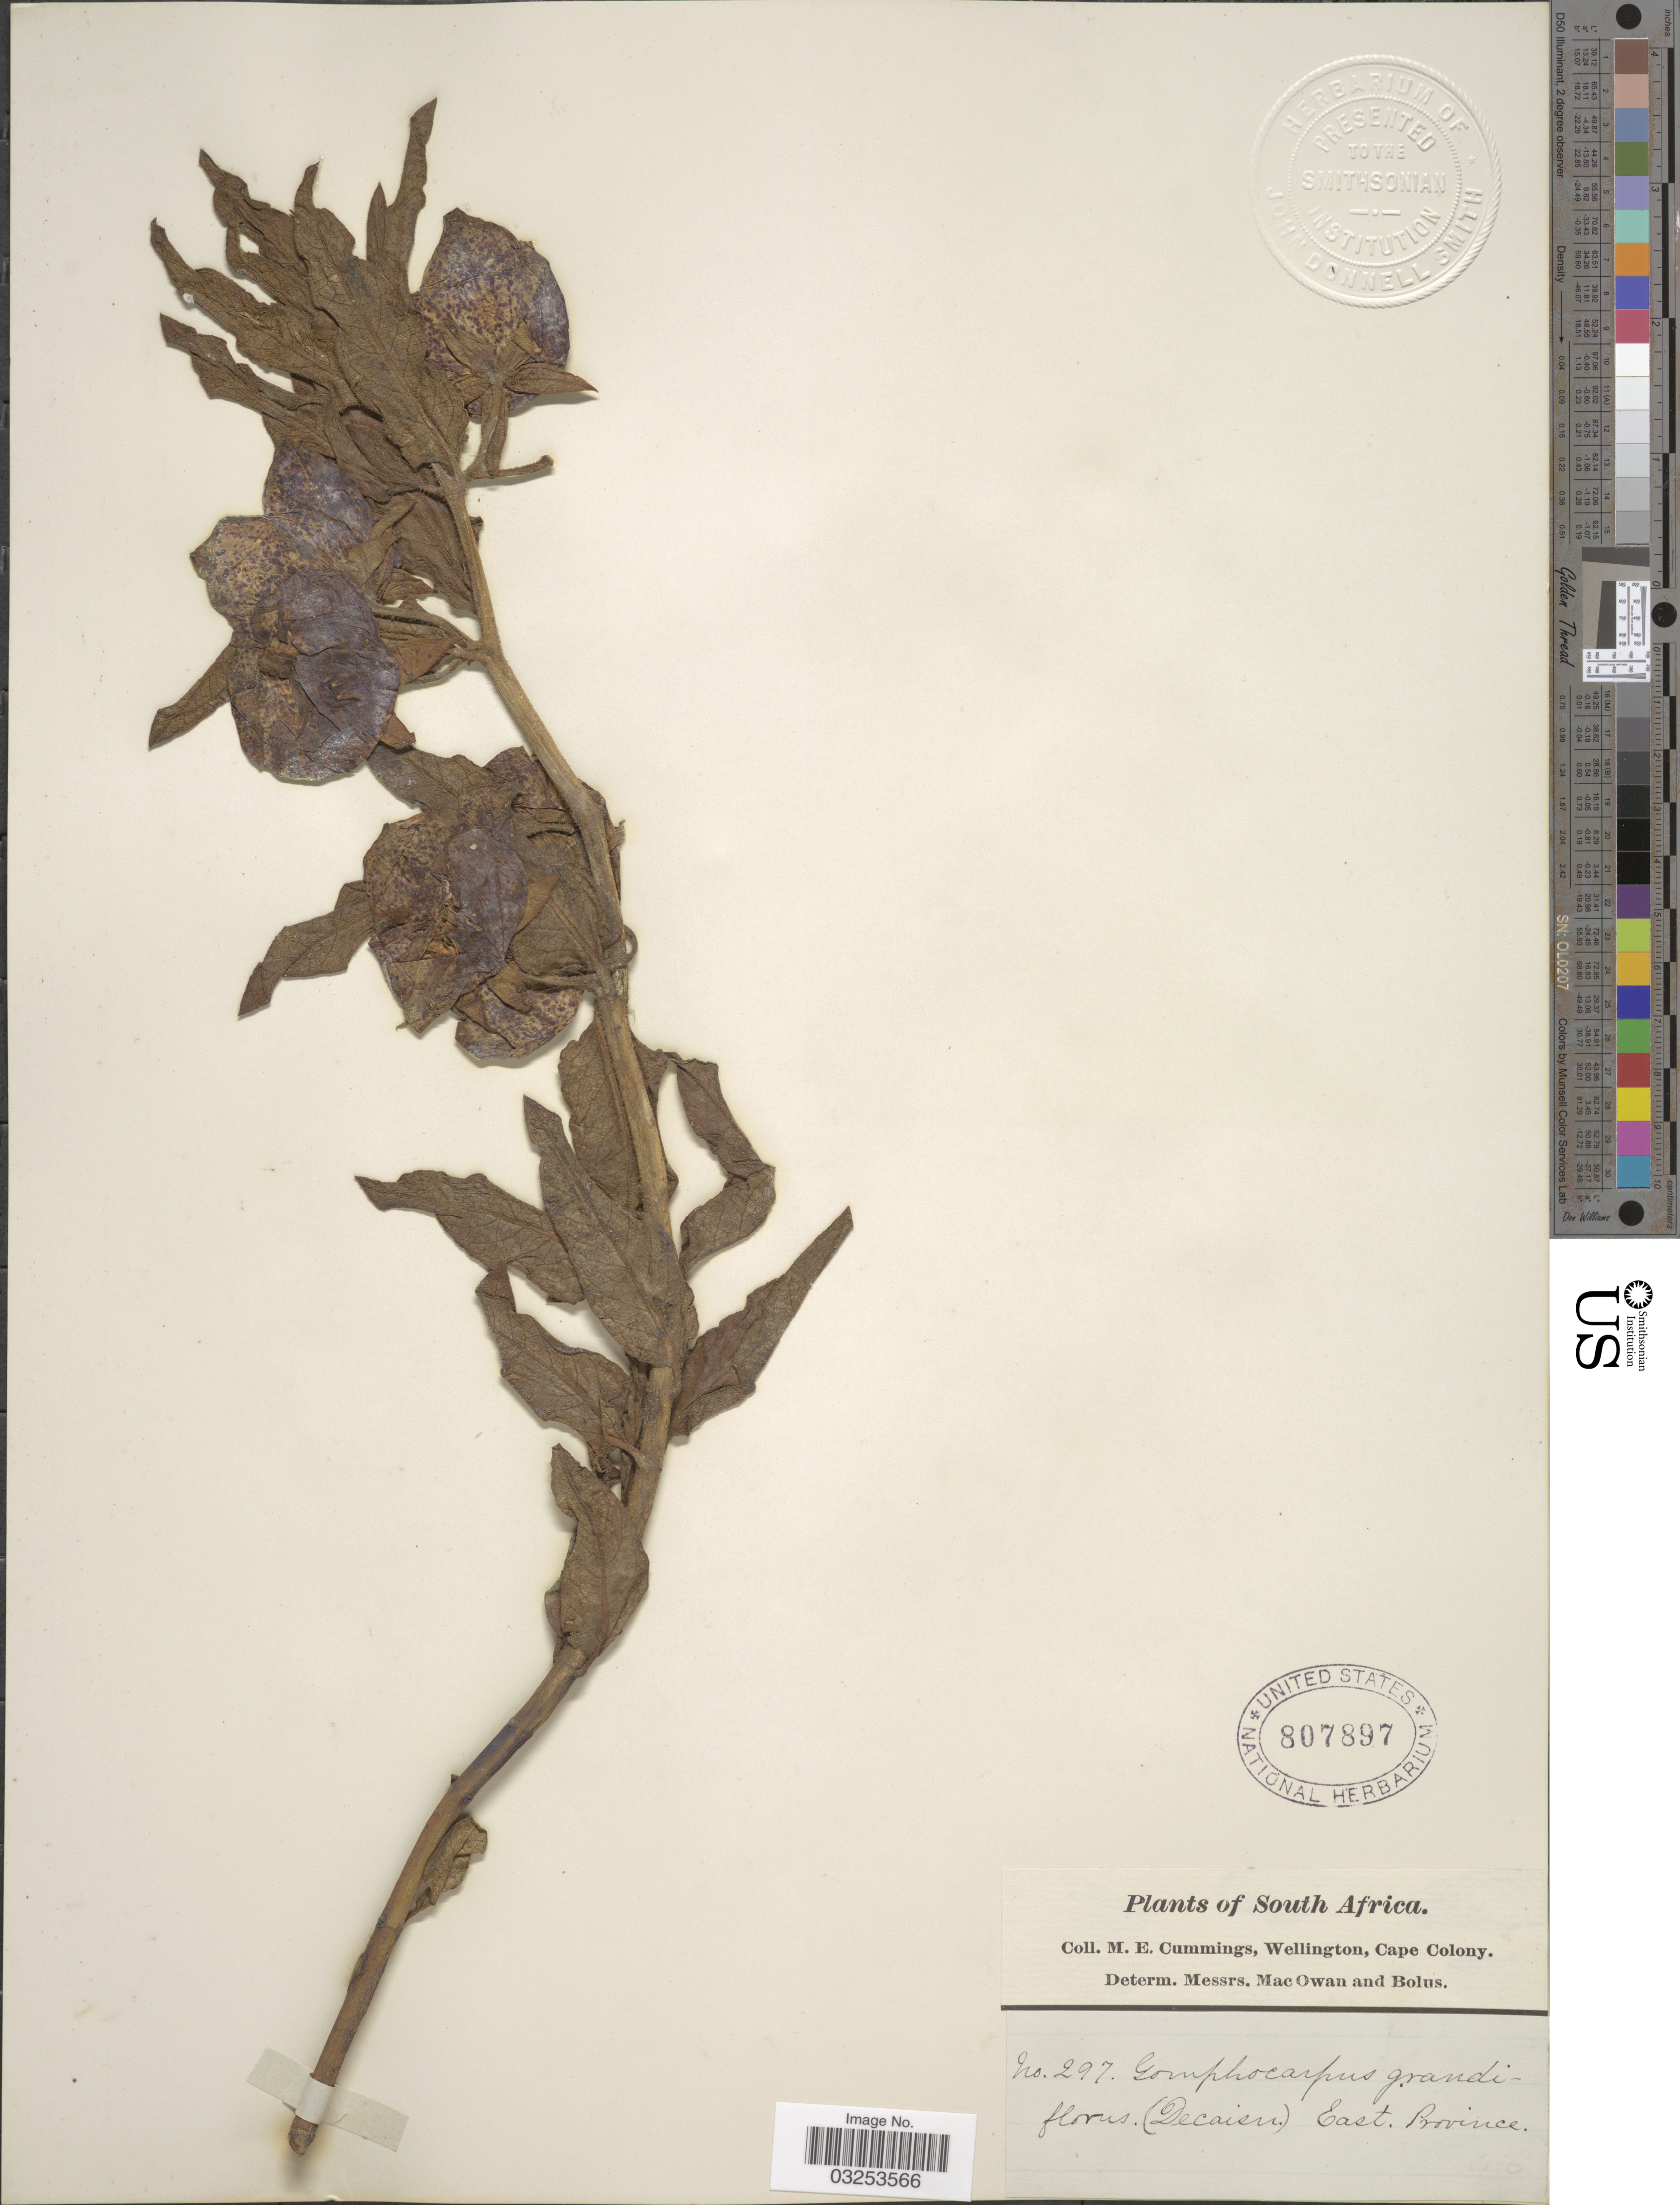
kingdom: Plantae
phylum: Tracheophyta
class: Magnoliopsida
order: Gentianales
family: Apocynaceae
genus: Pachycarpus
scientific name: Pachycarpus grandiflorus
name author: (L. f.) E. Mey.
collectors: M. E. Cummings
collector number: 297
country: South Africa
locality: East Province.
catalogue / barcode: US 807891